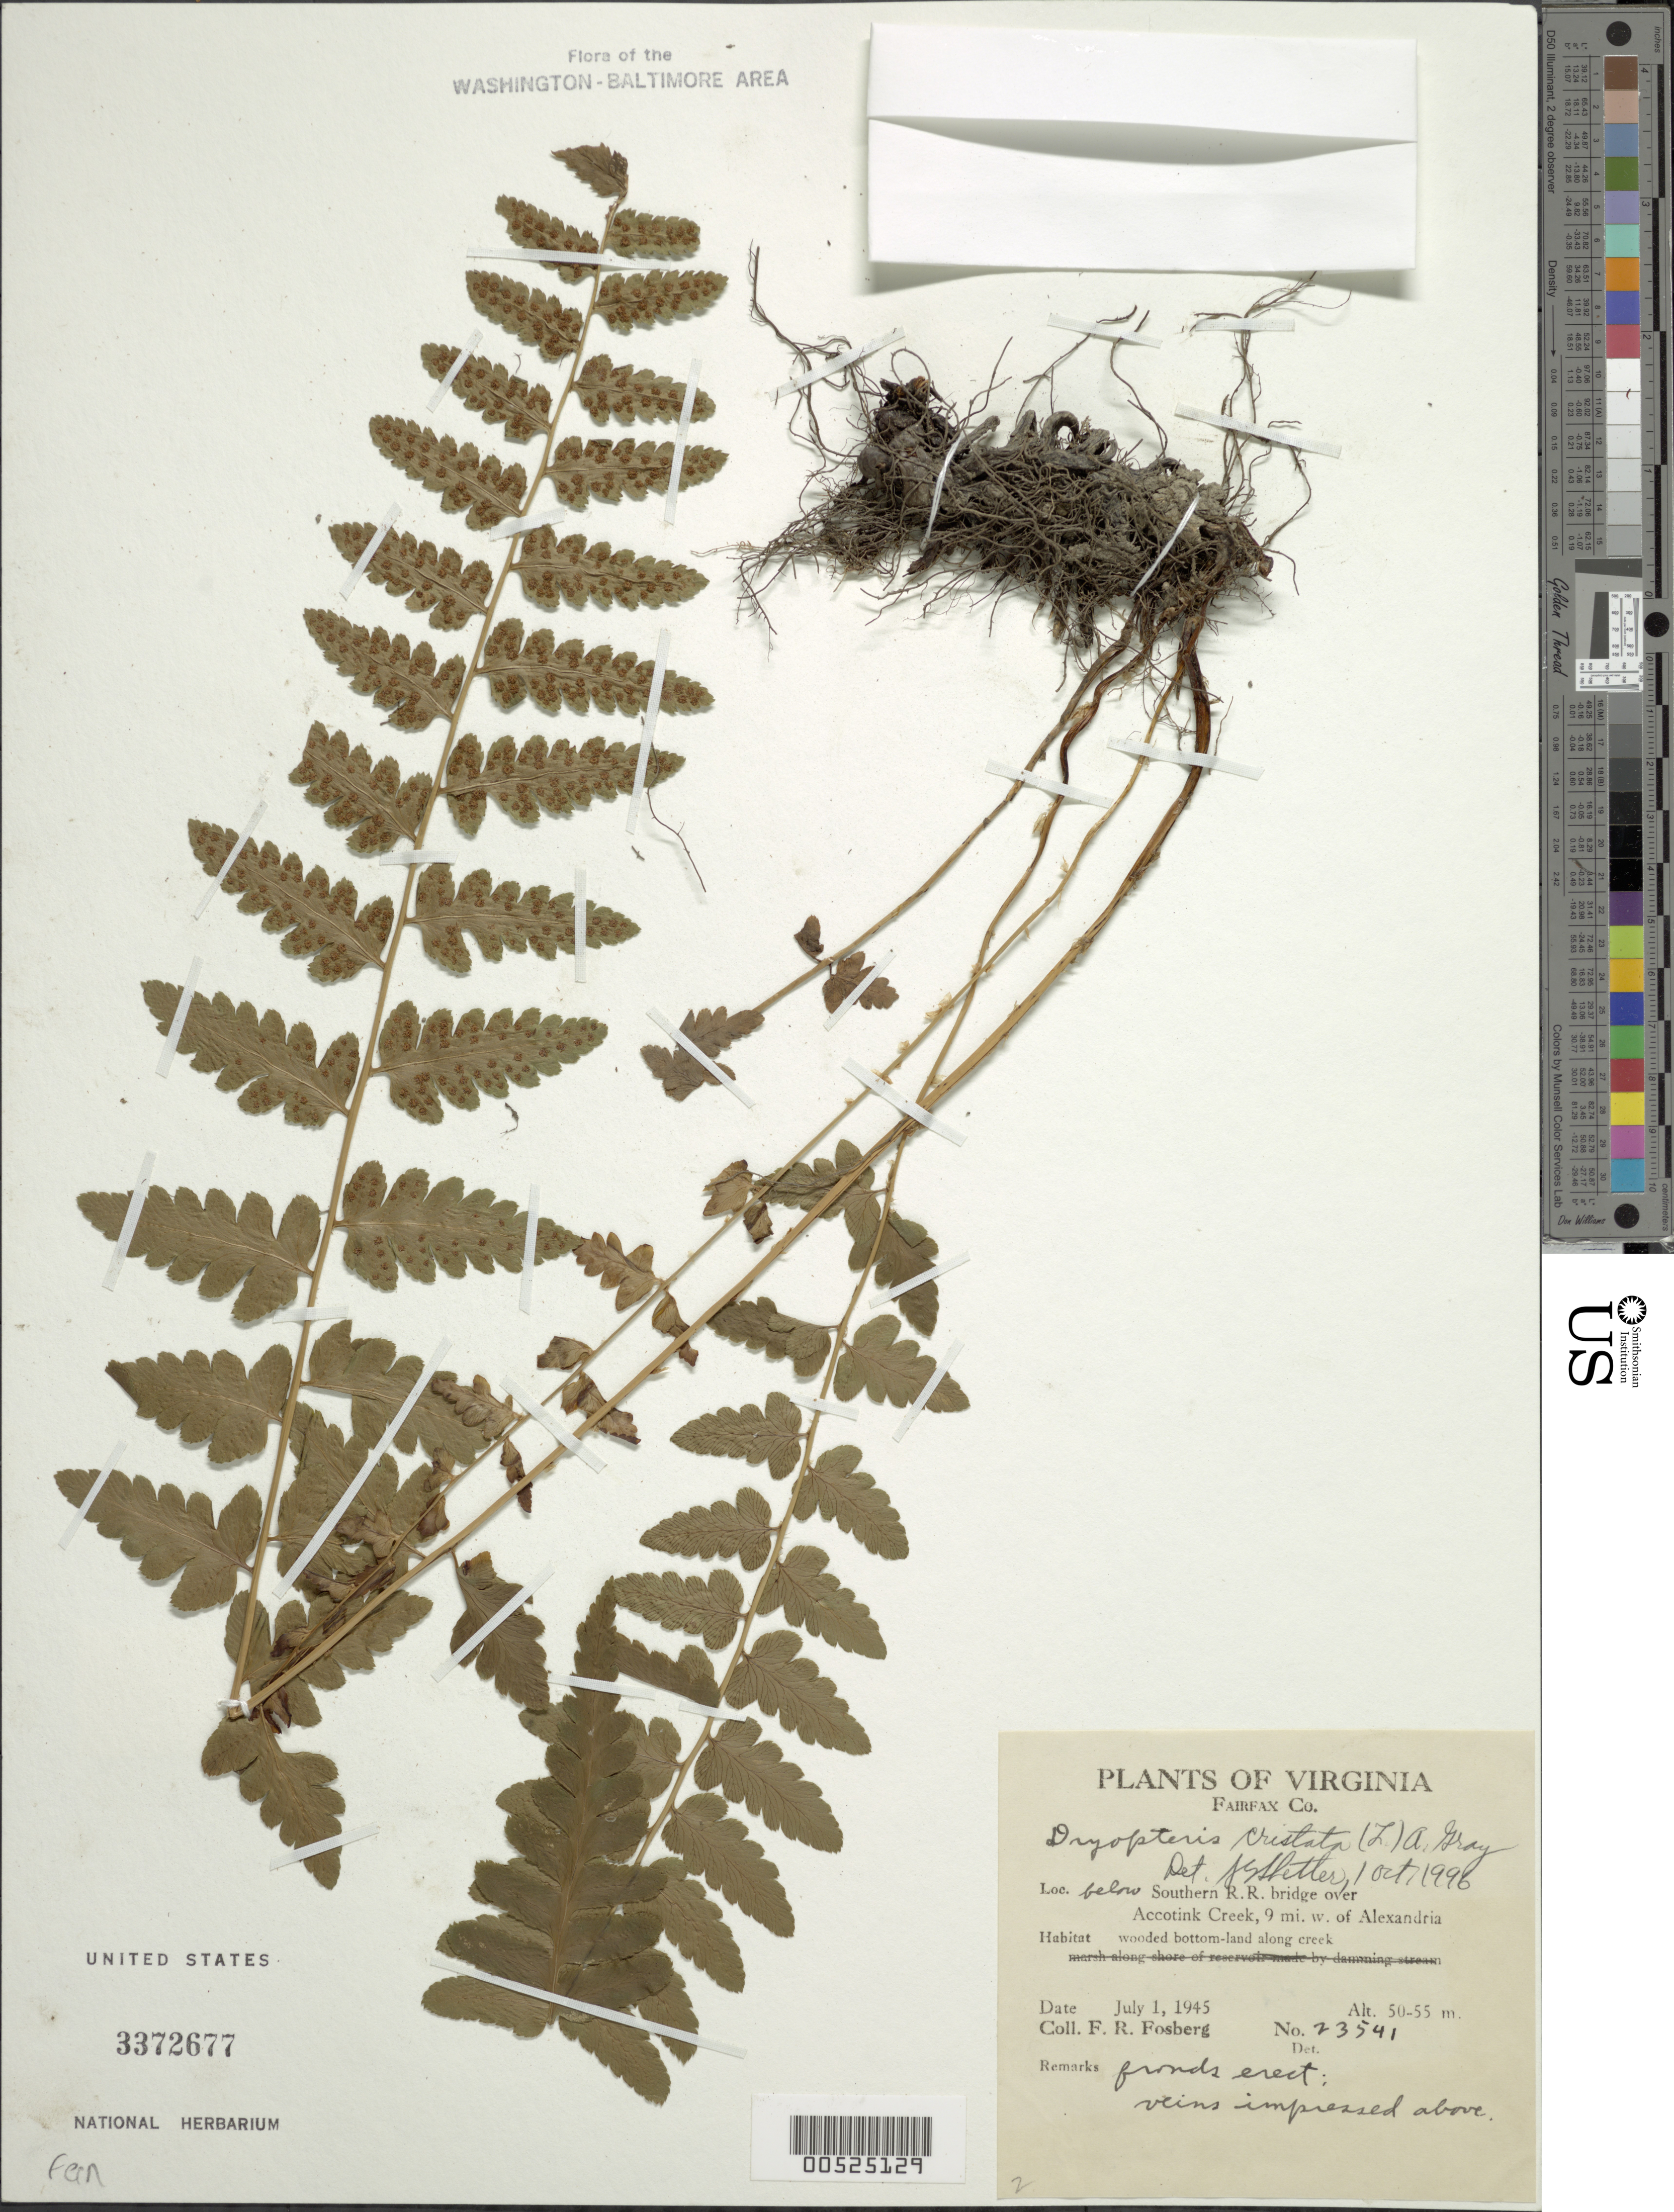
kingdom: Plantae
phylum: Tracheophyta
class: Polypodiopsida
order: Polypodiales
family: Dryopteridaceae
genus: Dryopteris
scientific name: Dryopteris cristata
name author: (L.) A. Gray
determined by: Fosberg, F. R.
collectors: F. R. Fosberg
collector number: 23541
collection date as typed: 01 Jul 1945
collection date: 1945-07-01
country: United States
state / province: Virginia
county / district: Fairfax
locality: below Southern R.R. Bridge over Accotink Creek, 9 mi. W of Alexandria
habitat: Wooded bottomland along creek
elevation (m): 50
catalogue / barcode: US 3372677